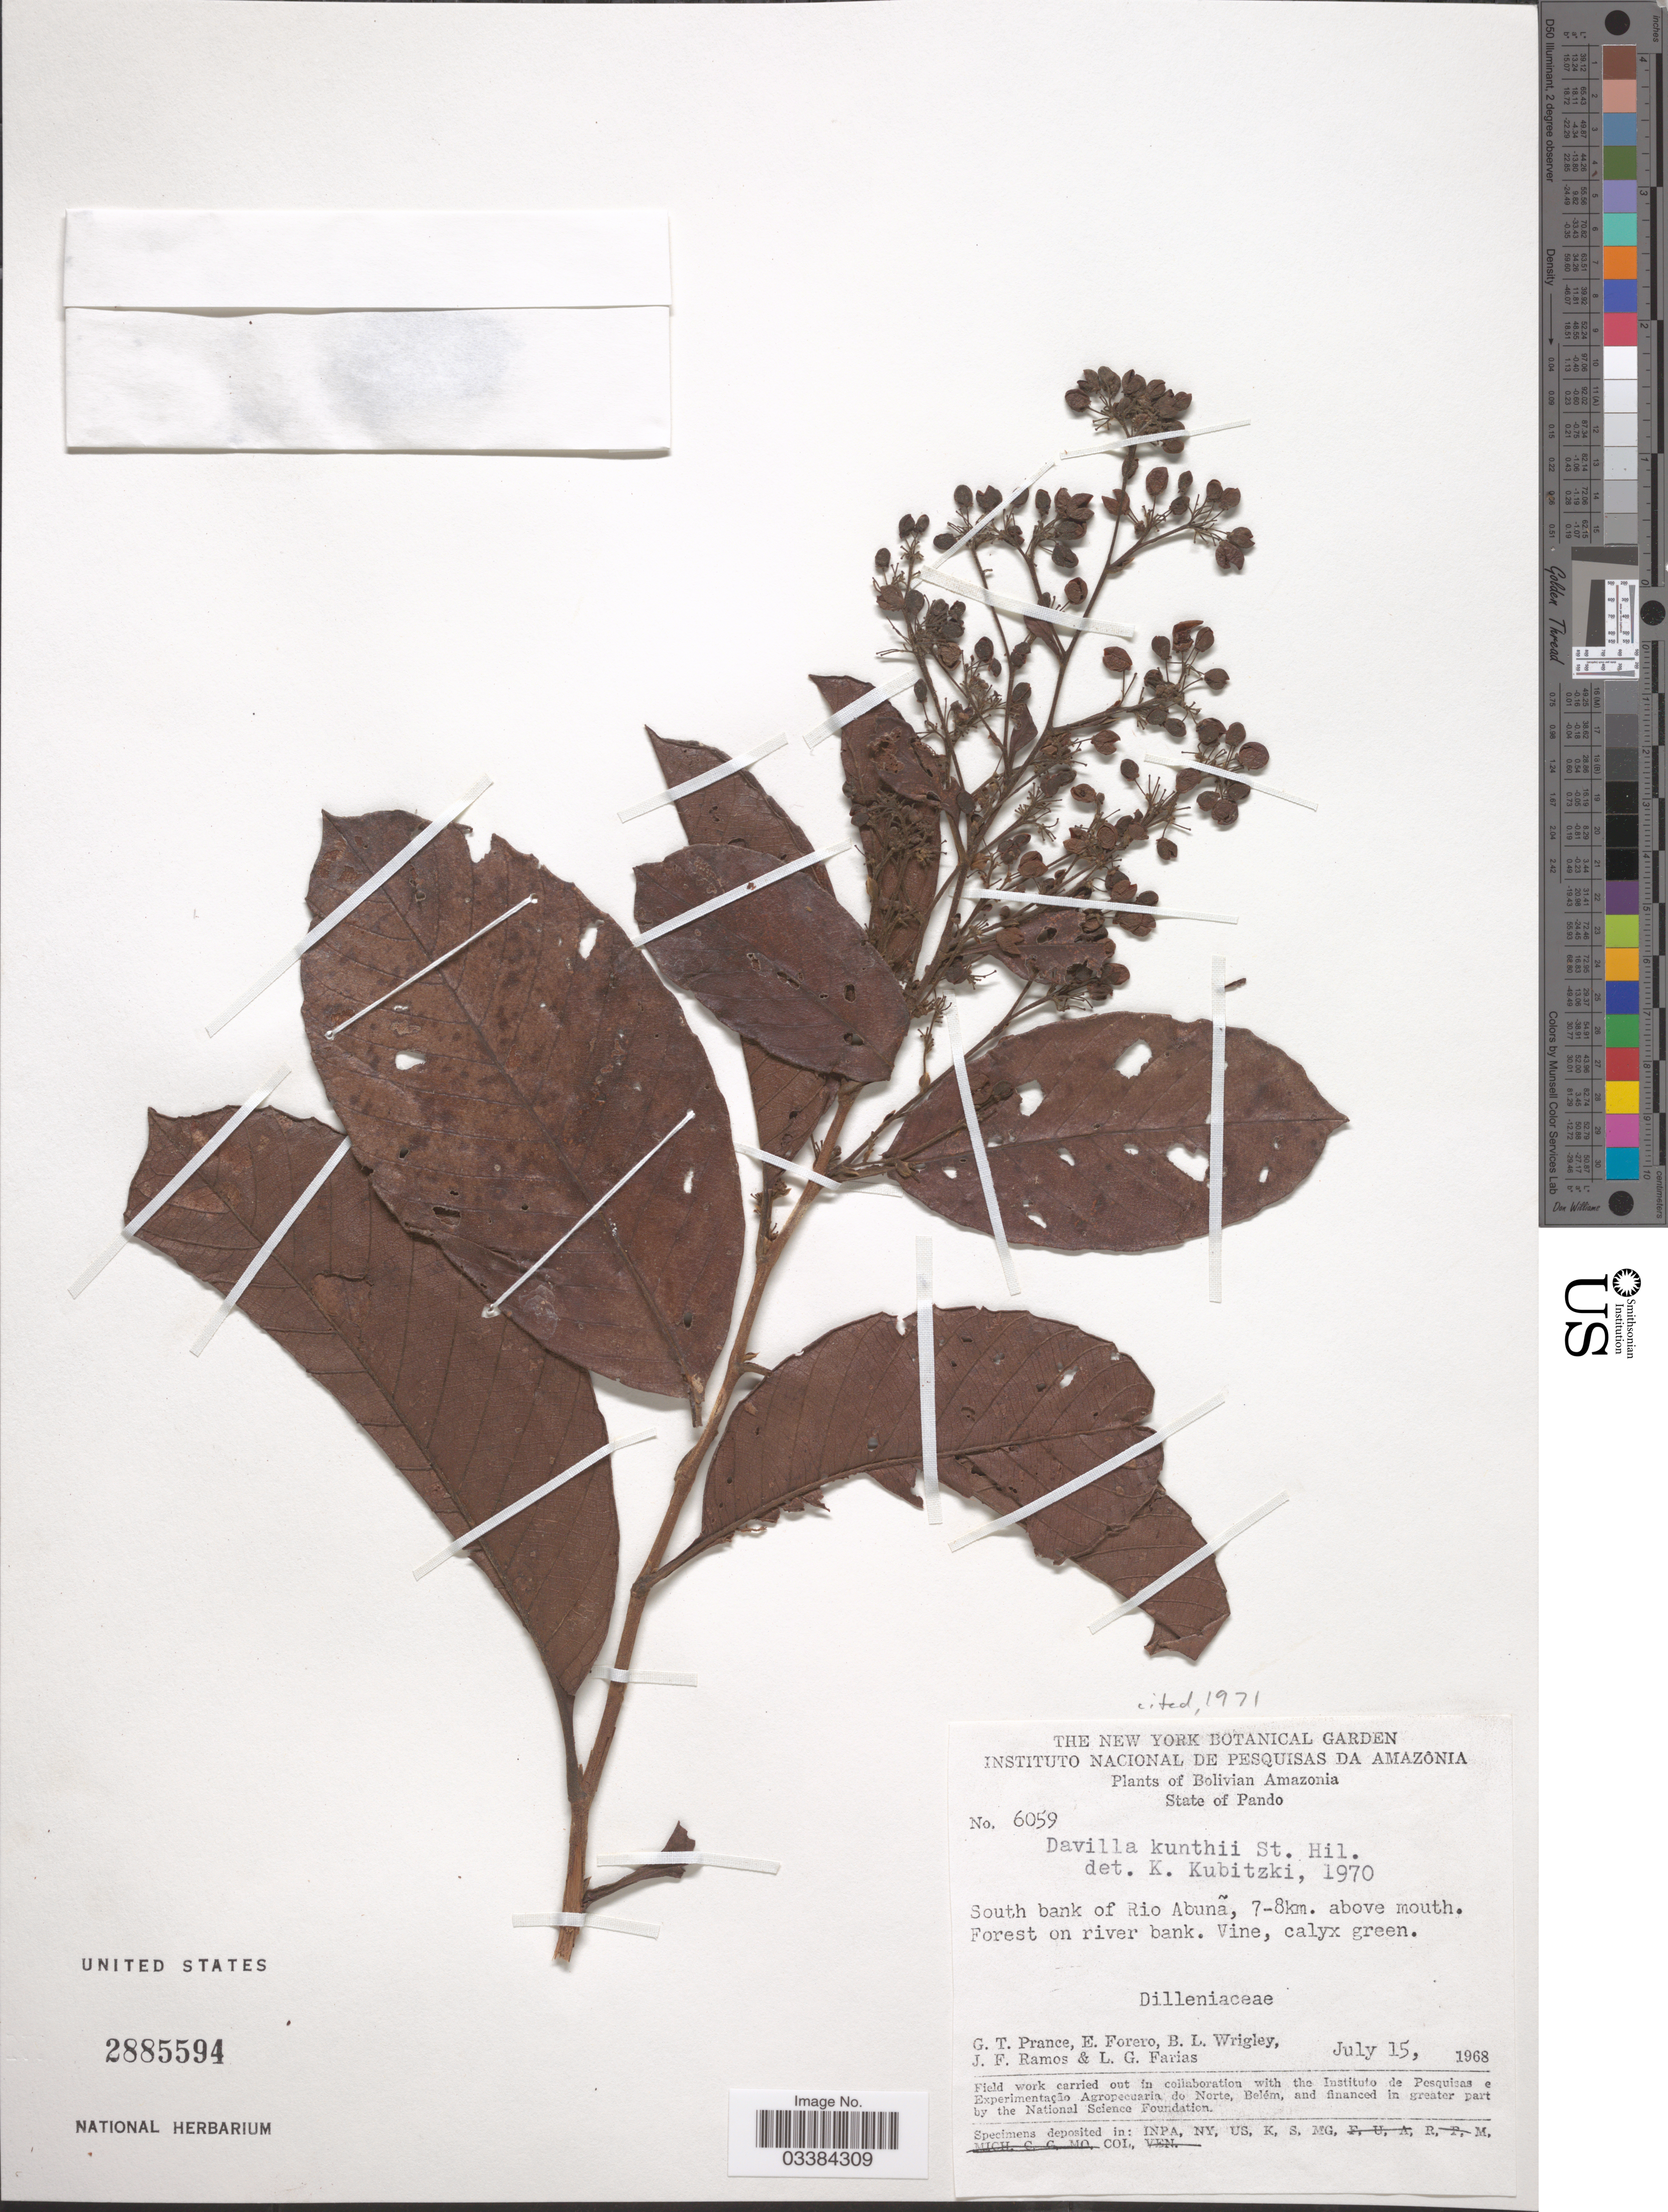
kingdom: Plantae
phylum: Tracheophyta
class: Magnoliopsida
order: Dilleniales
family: Dilleniaceae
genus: Davilla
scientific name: Davilla kunthii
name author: A. St.-Hil.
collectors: G. T. Prance, E. Forero, B. L. Wrigley, J. F. Ramos & L. G. Farias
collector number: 6059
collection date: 1968-07-15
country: Bolivia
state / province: Pando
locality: Bolivian Amazonia. South bank of Rio Abuña, 7-8km. above mouth. Forest on river bank.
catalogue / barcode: US 2885594